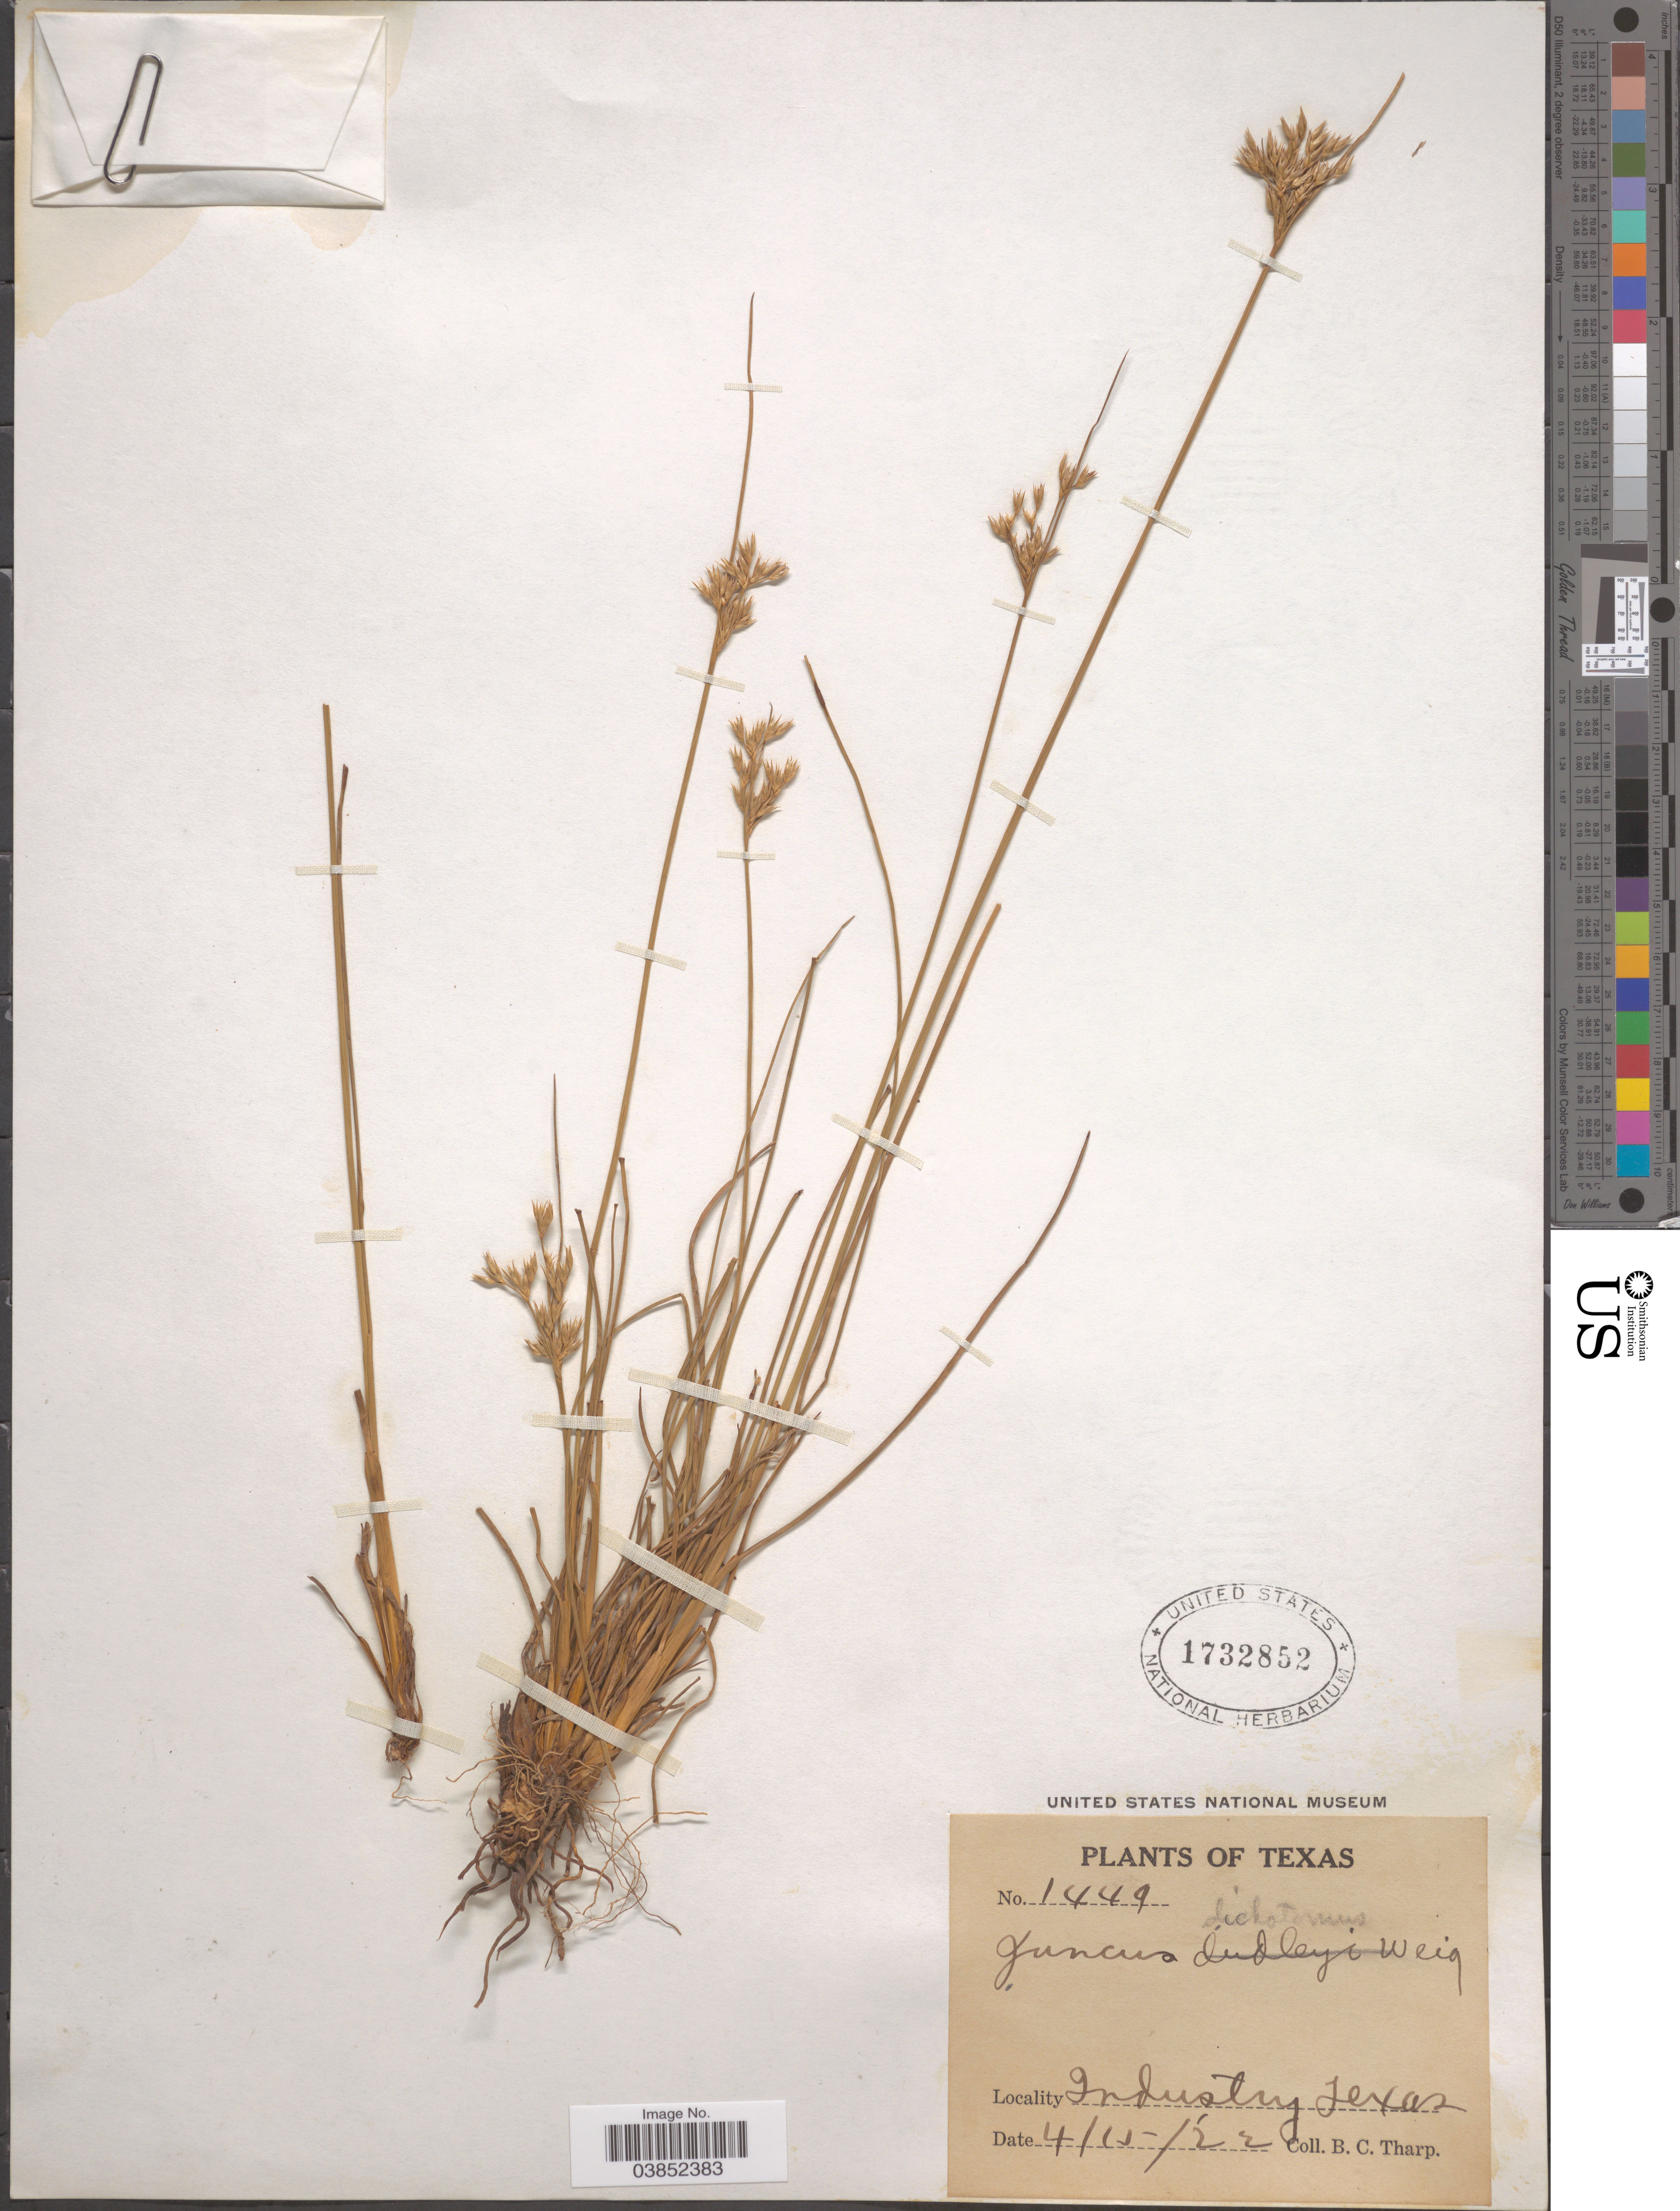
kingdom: Plantae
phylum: Tracheophyta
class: Liliopsida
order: Poales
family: Juncaceae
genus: Juncus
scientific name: Juncus dichotomus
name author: Elliott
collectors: B. C. Tharp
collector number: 1449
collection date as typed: Transcribed d/m/y: 15/4/22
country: United States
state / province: Texas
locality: Industry.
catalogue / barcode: US 1732852